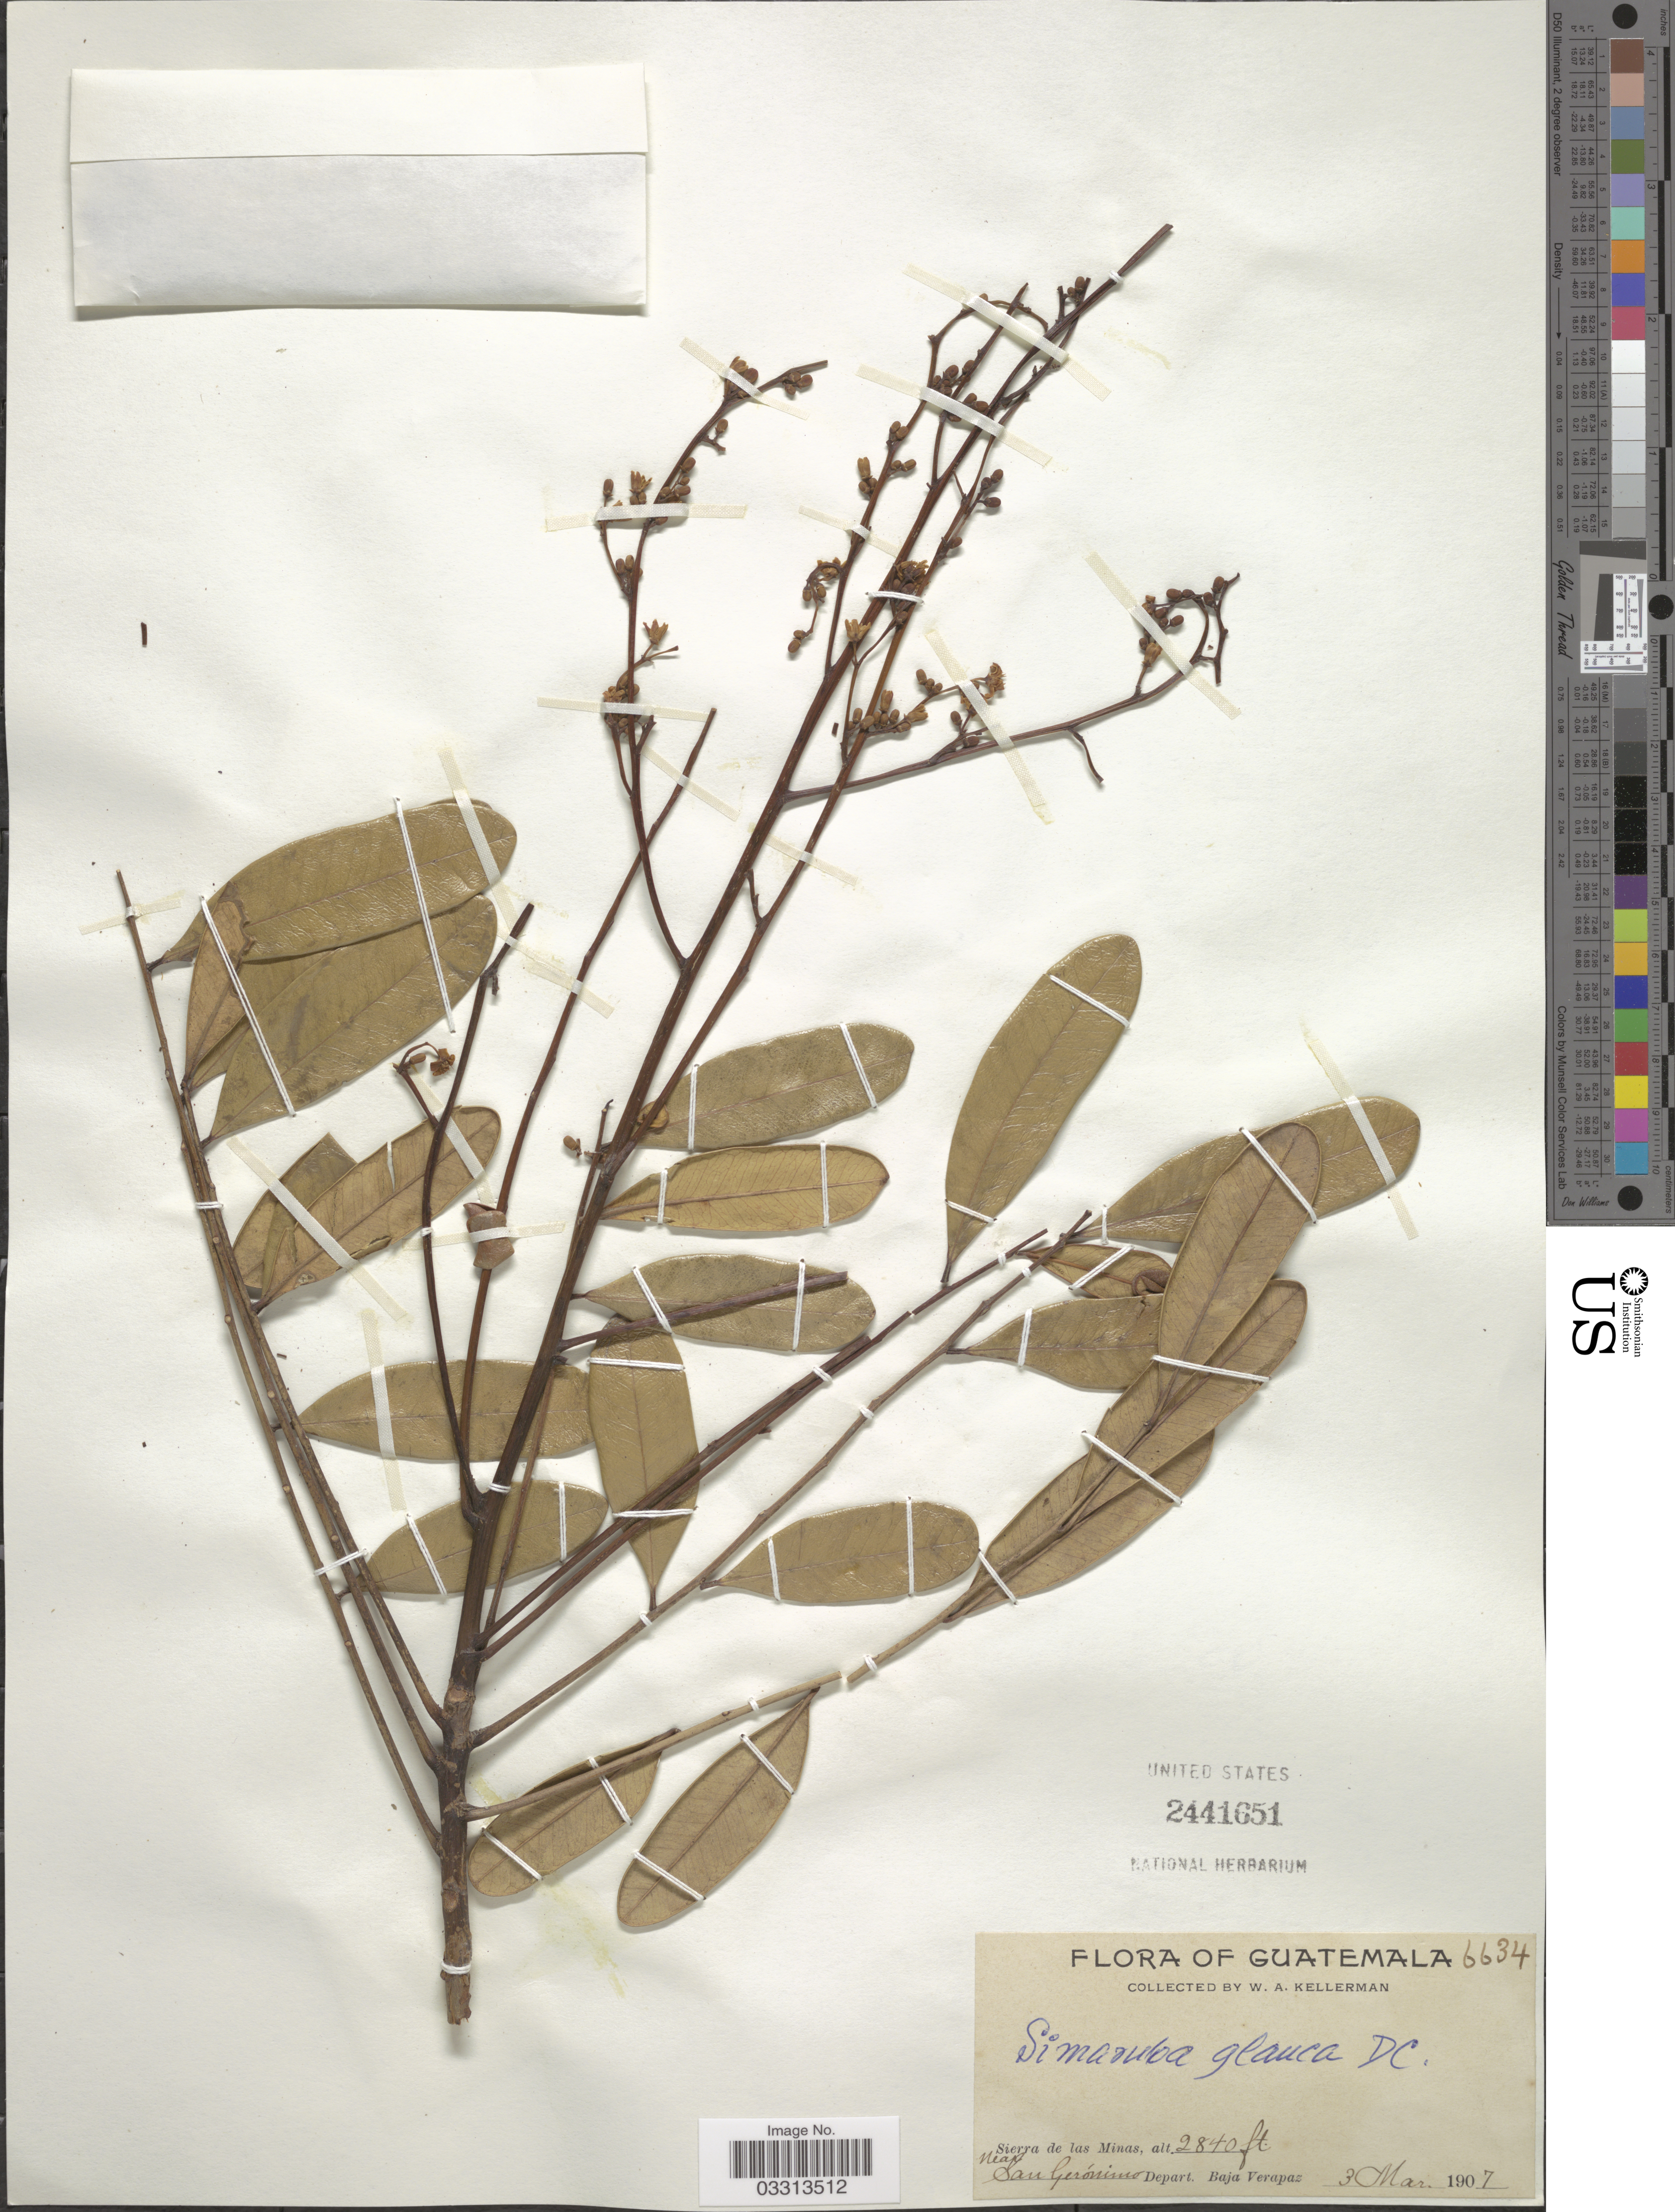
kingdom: Plantae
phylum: Tracheophyta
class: Magnoliopsida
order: Sapindales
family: Simaroubaceae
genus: Simarouba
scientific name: Simarouba glauca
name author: DC.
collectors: W. Kellerman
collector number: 6634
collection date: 1907-03-03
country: Guatemala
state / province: Baja Verapaz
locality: Sierra de las Minas near San Gerónimo, Depart. Baja Verpaz.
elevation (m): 866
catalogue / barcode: US 2441651